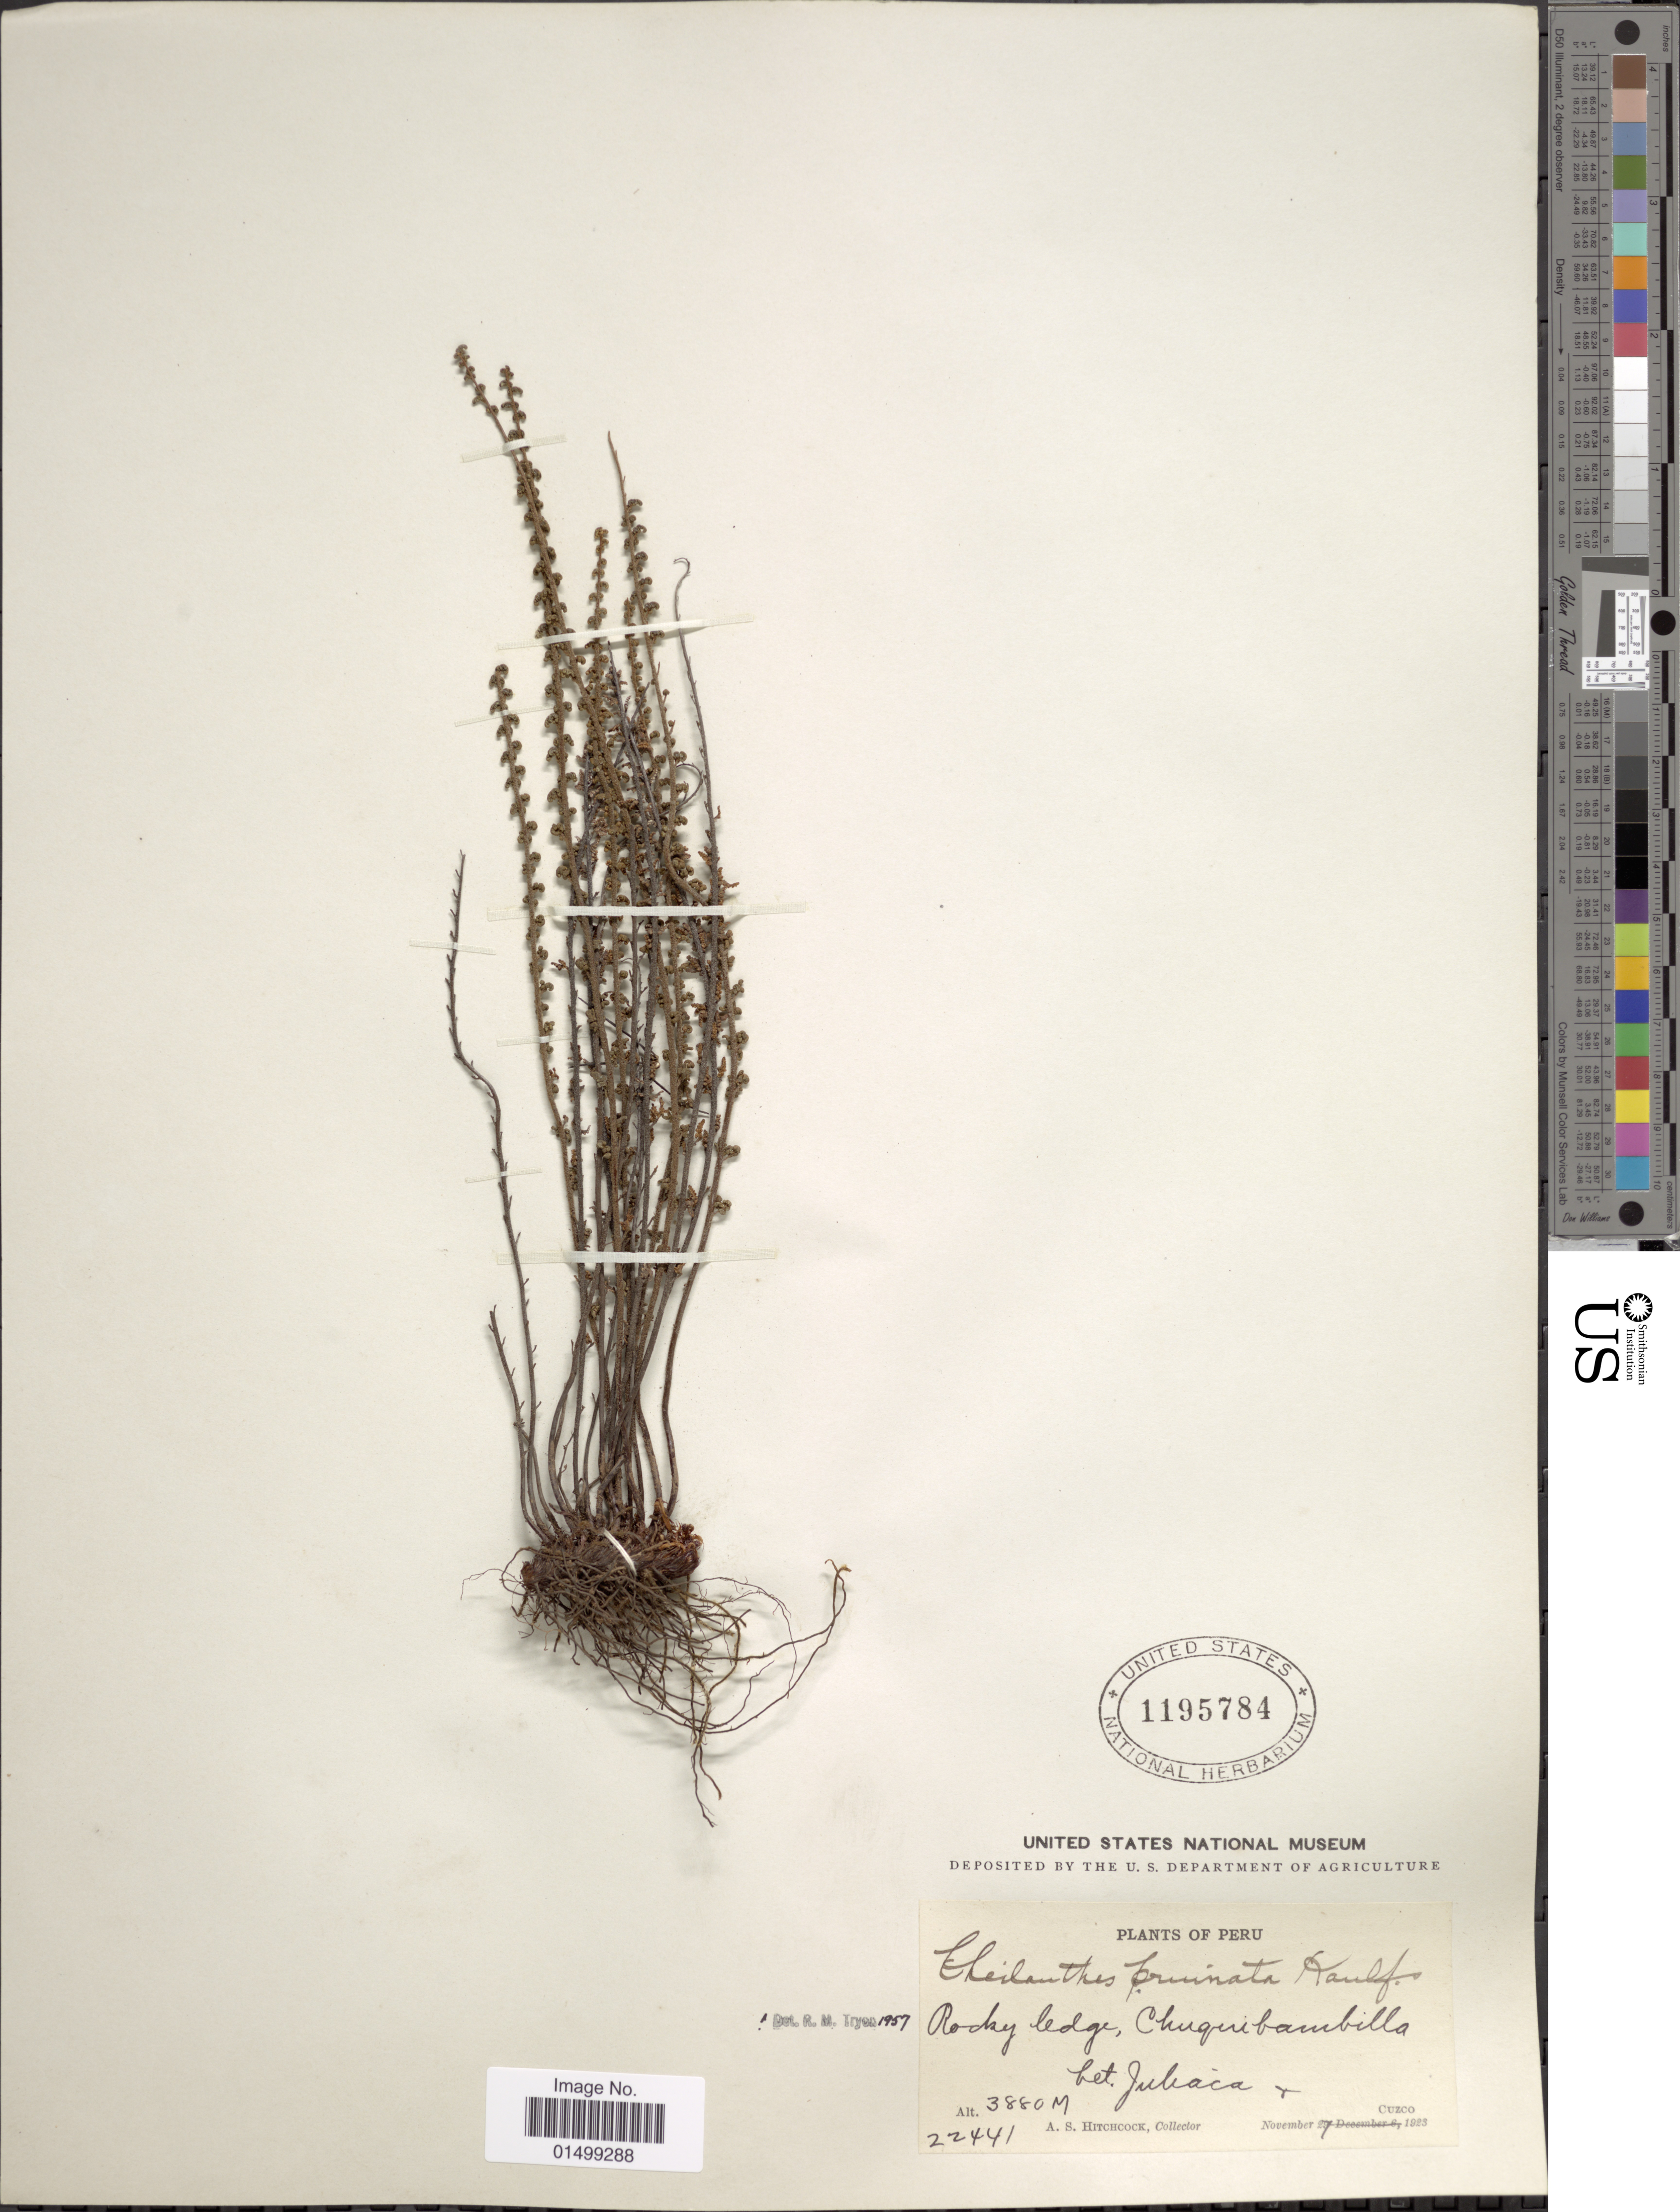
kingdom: Plantae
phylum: Tracheophyta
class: Polypodiopsida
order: Polypodiales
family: Pteridaceae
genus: Cheilanthes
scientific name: Cheilanthes pruinata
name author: Kaulf.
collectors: A. S. Hitchcock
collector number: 22441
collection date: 1923-11-07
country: Peru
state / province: Cusco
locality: Rocky ledge, Chuquibambilla bet. Juliaca & Cuzco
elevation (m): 3880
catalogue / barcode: US 1195784